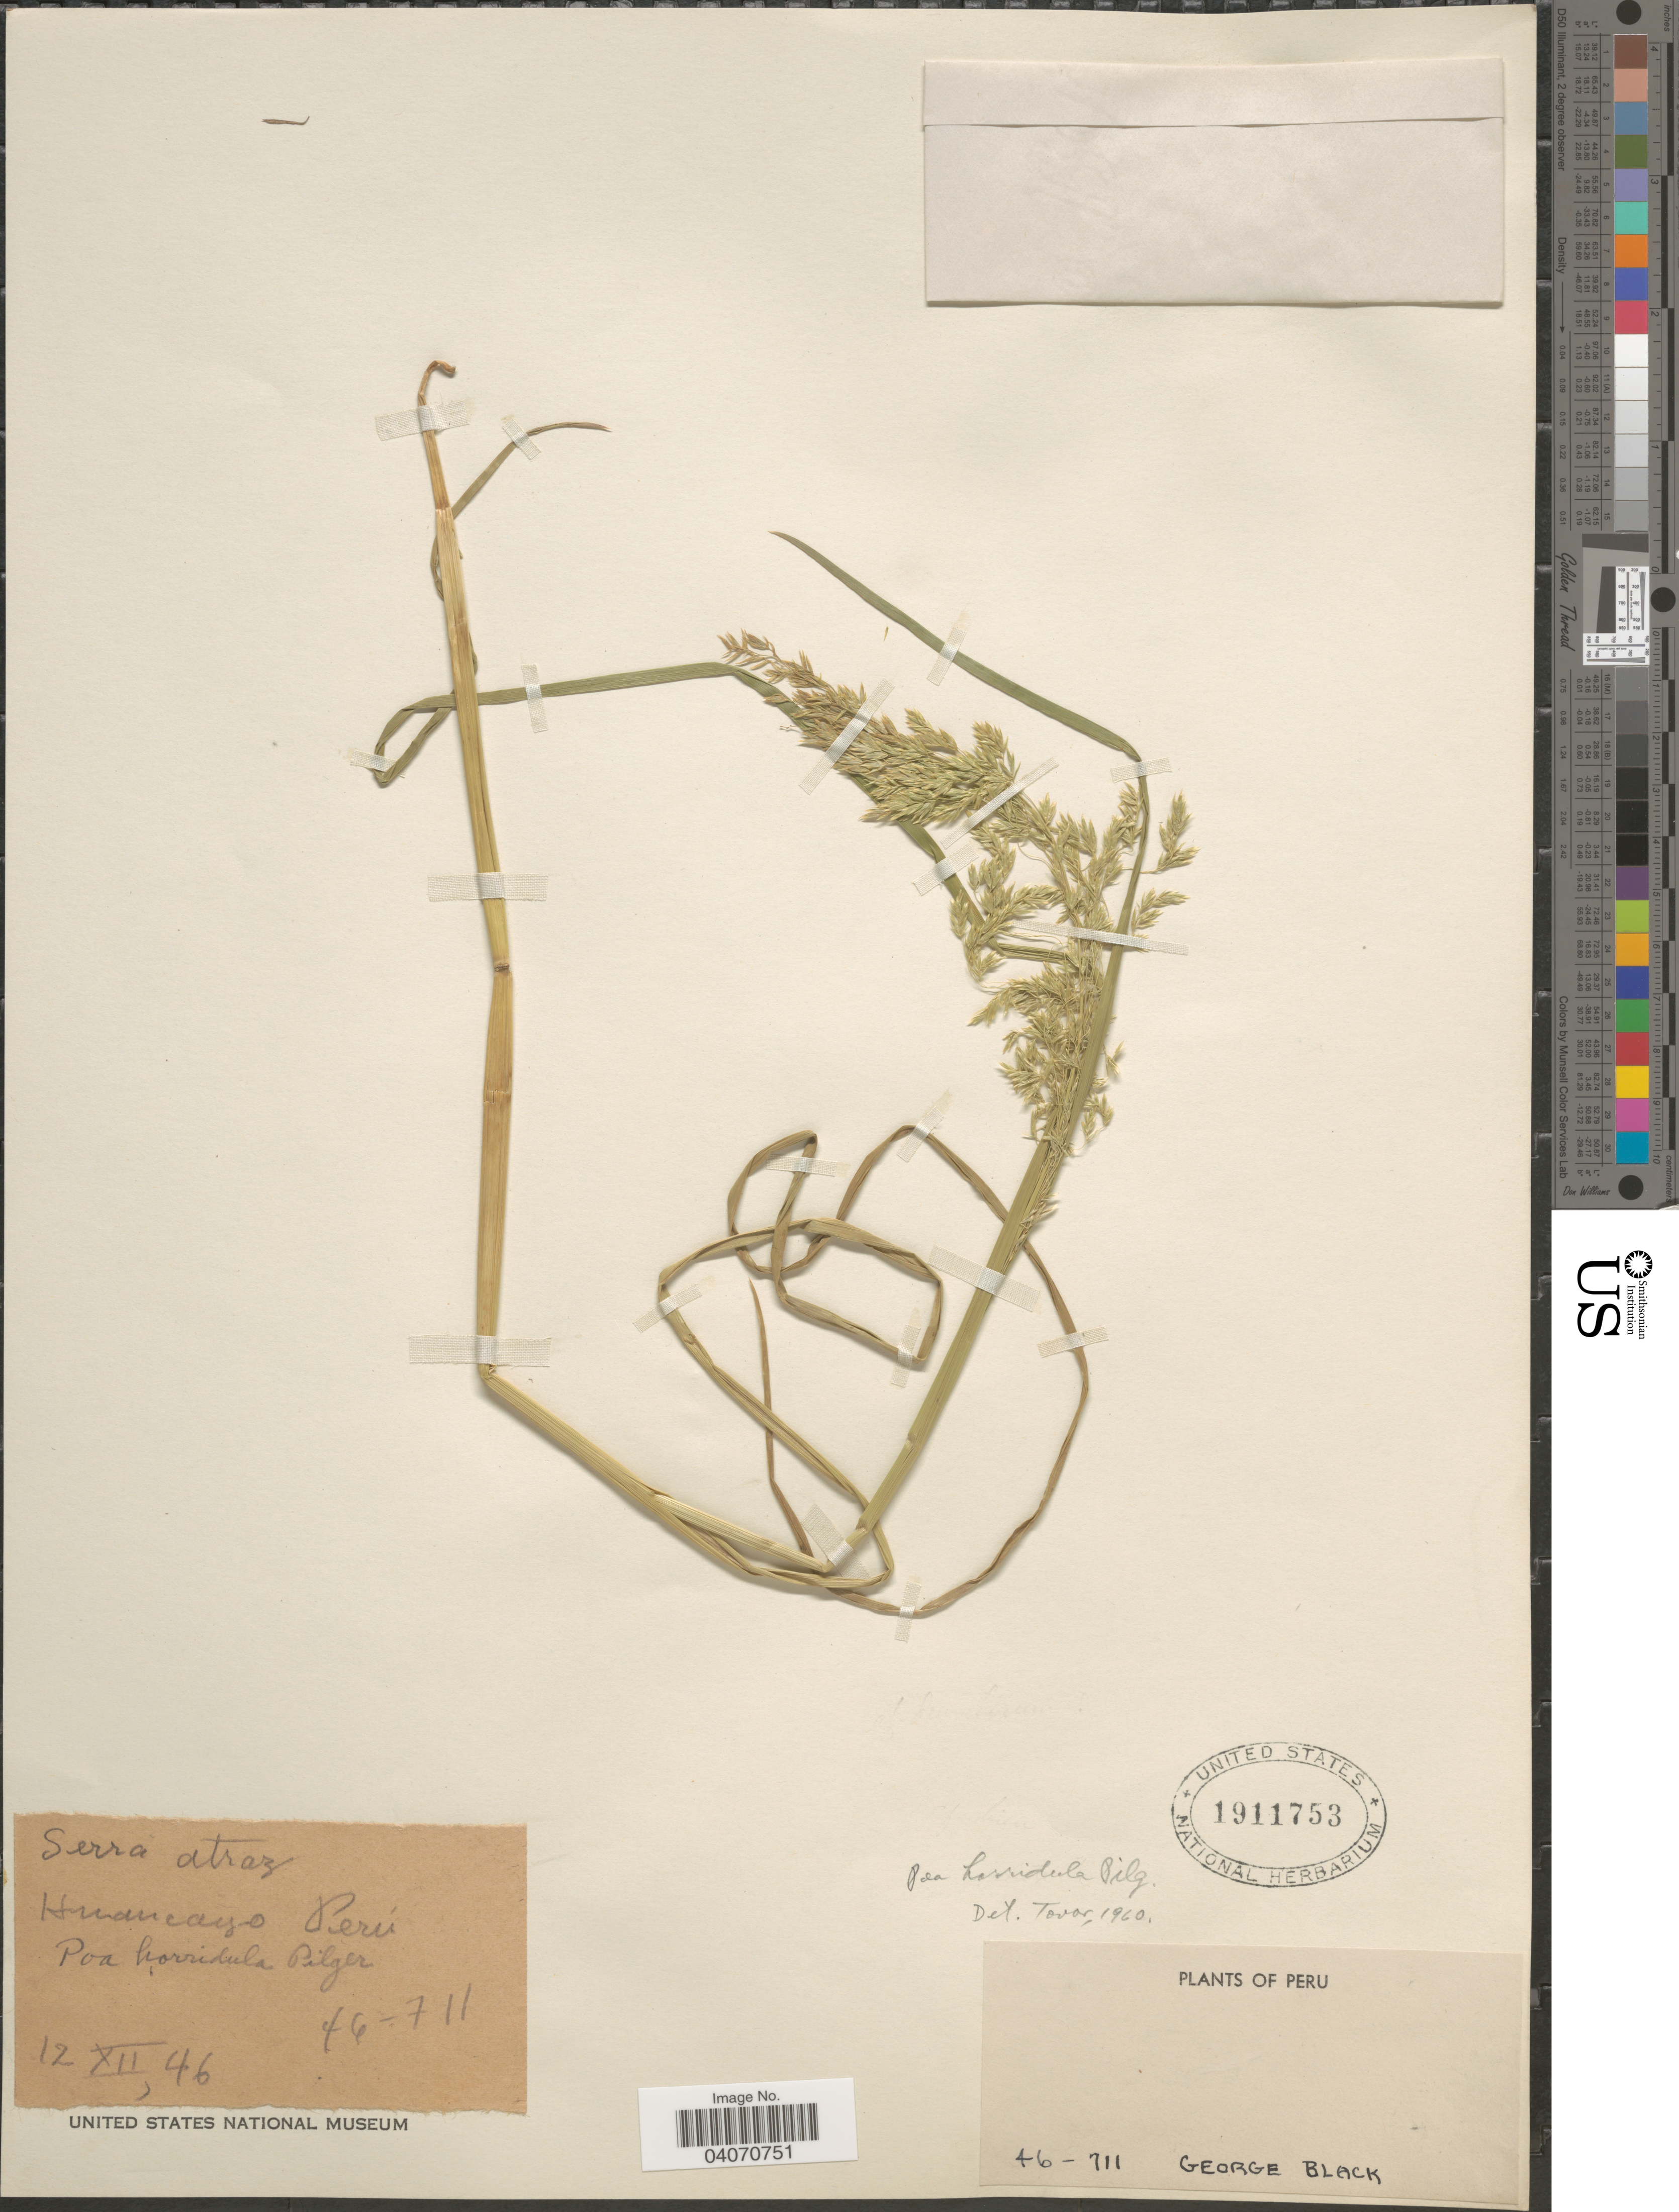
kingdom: Plantae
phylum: Tracheophyta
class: Liliopsida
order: Poales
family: Poaceae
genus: Poa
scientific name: Poa horridula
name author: Pilg.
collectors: G. A. Black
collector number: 46-711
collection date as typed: Transcribed d/m/y: 12/12/46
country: Peru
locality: Serra atraz. Huancayo.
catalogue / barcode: US 1911753